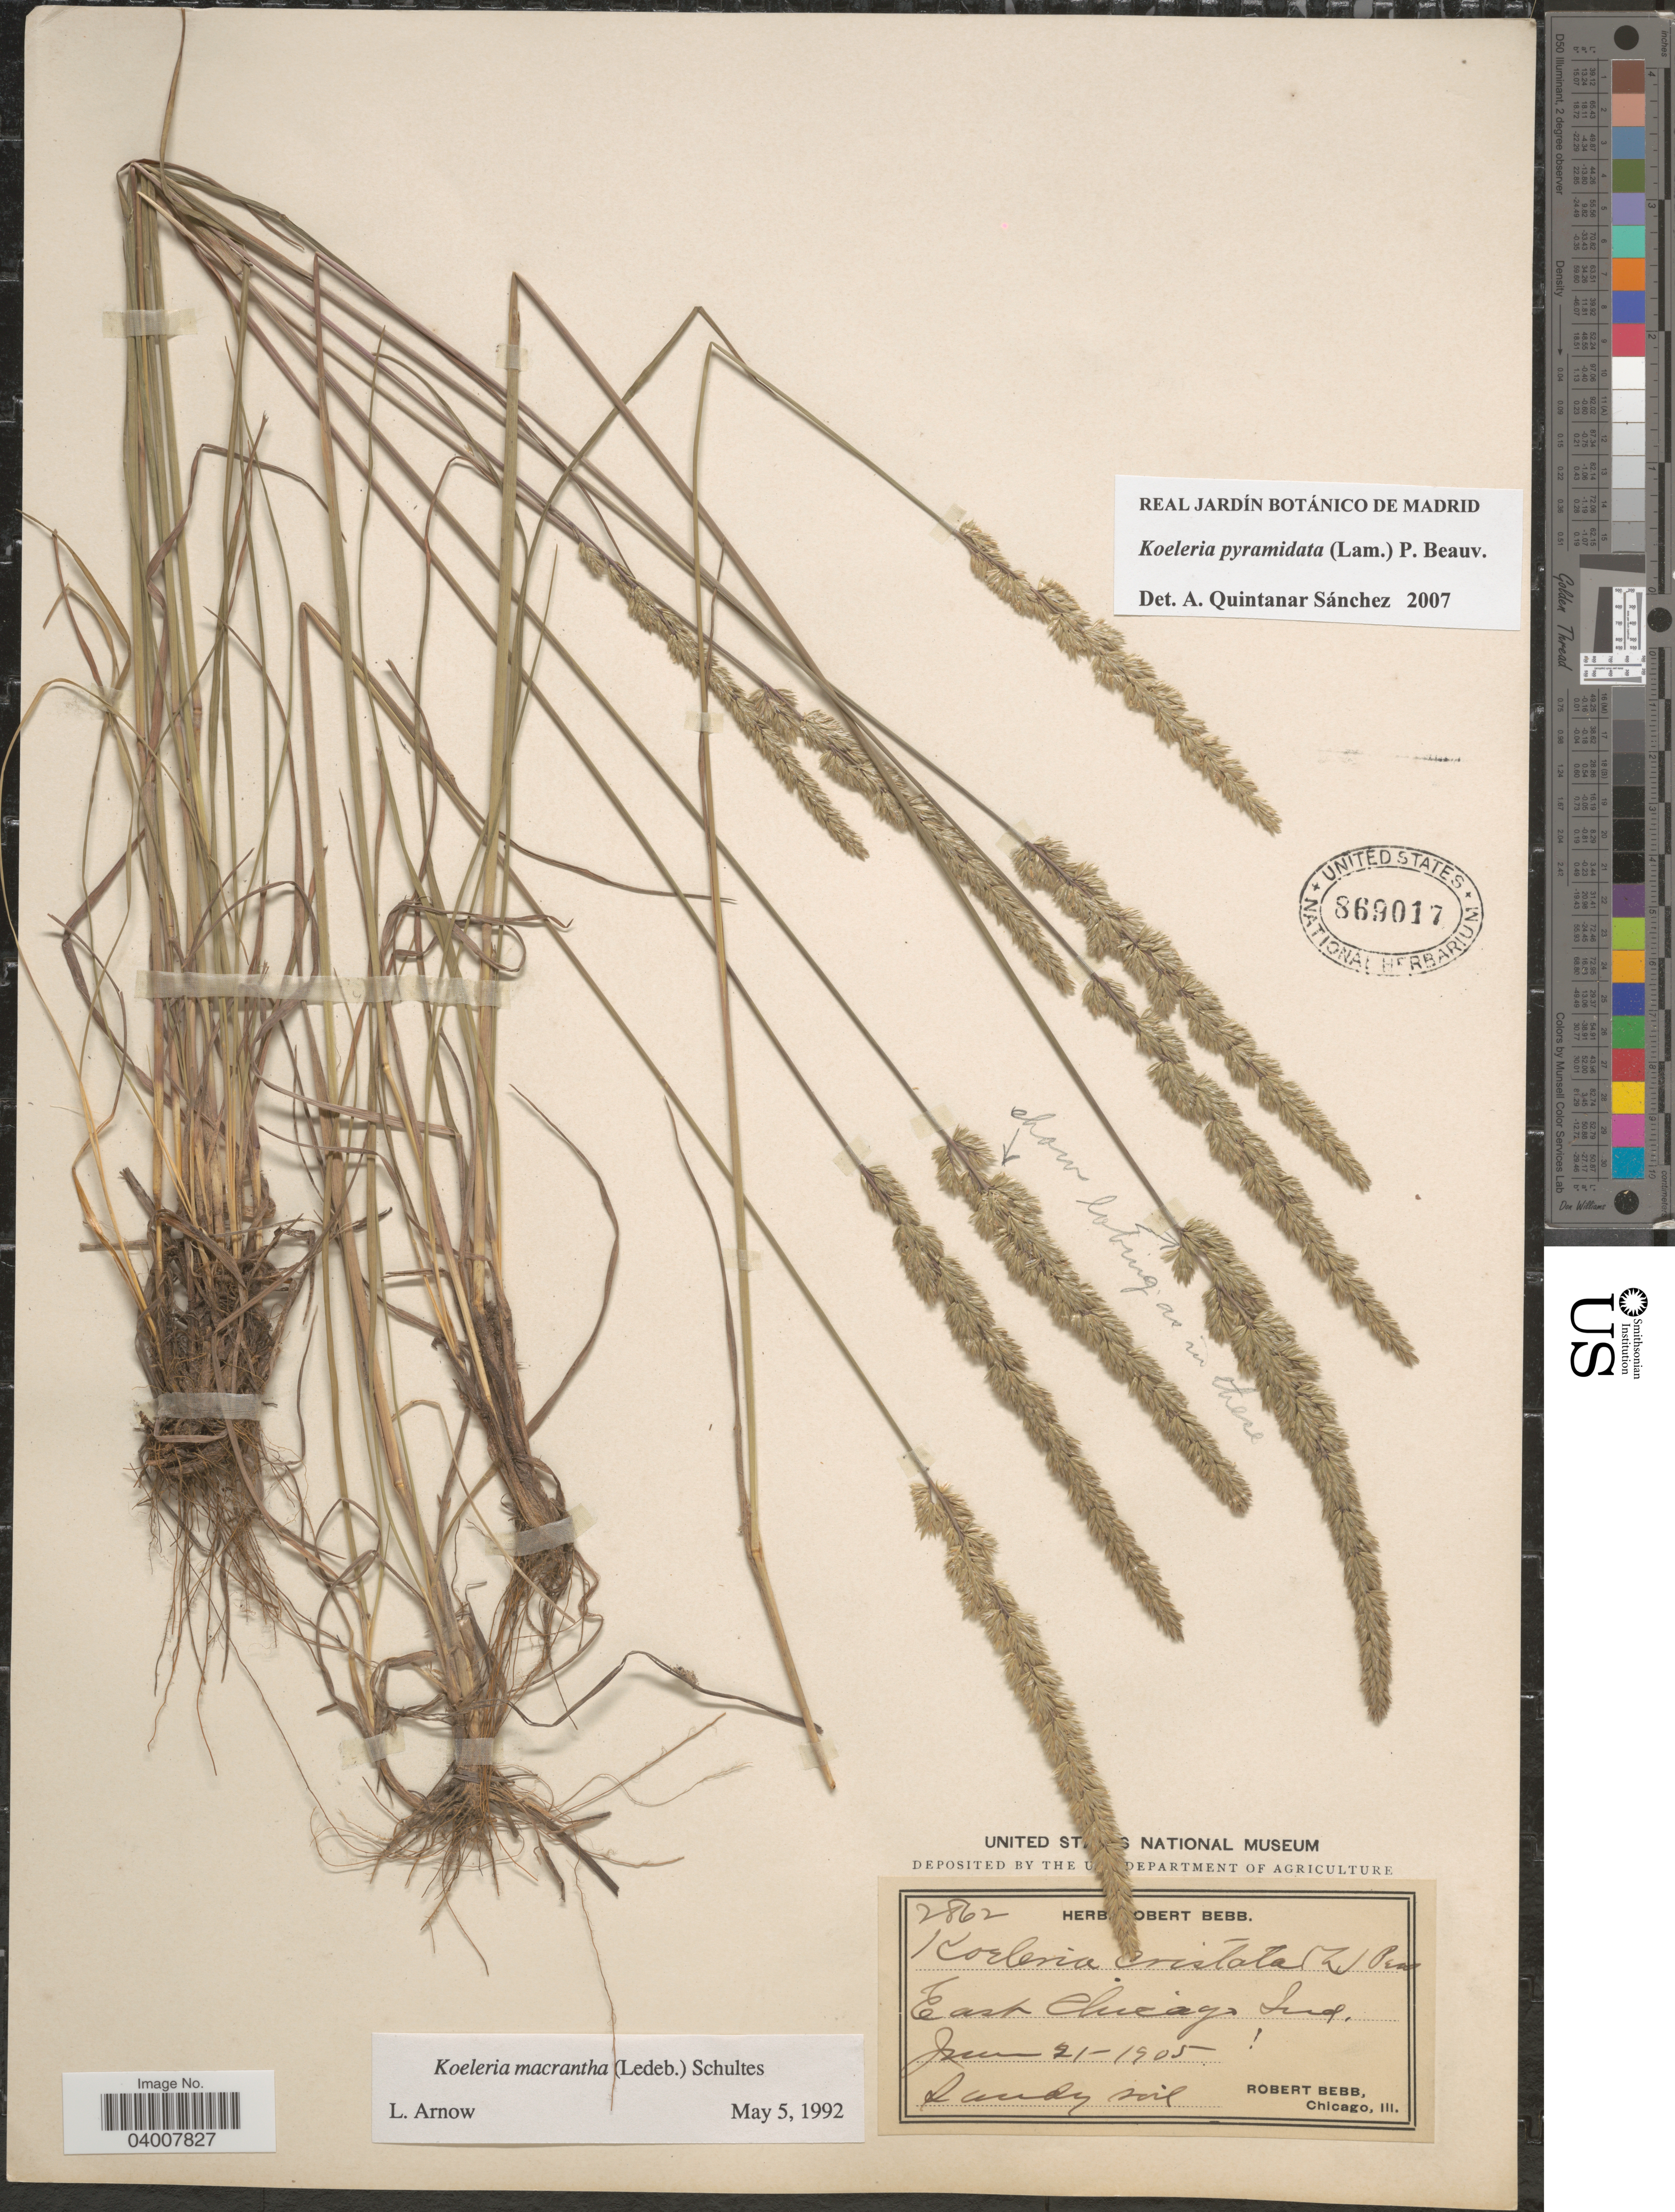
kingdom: Plantae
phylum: Tracheophyta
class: Liliopsida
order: Poales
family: Poaceae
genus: Koeleria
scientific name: Koeleria pyramidata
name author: (Lam.) P. Beauv.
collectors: R. Bebb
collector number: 2862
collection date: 1905-06-21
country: United States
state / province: Indiana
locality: East Chicago.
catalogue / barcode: US 869017